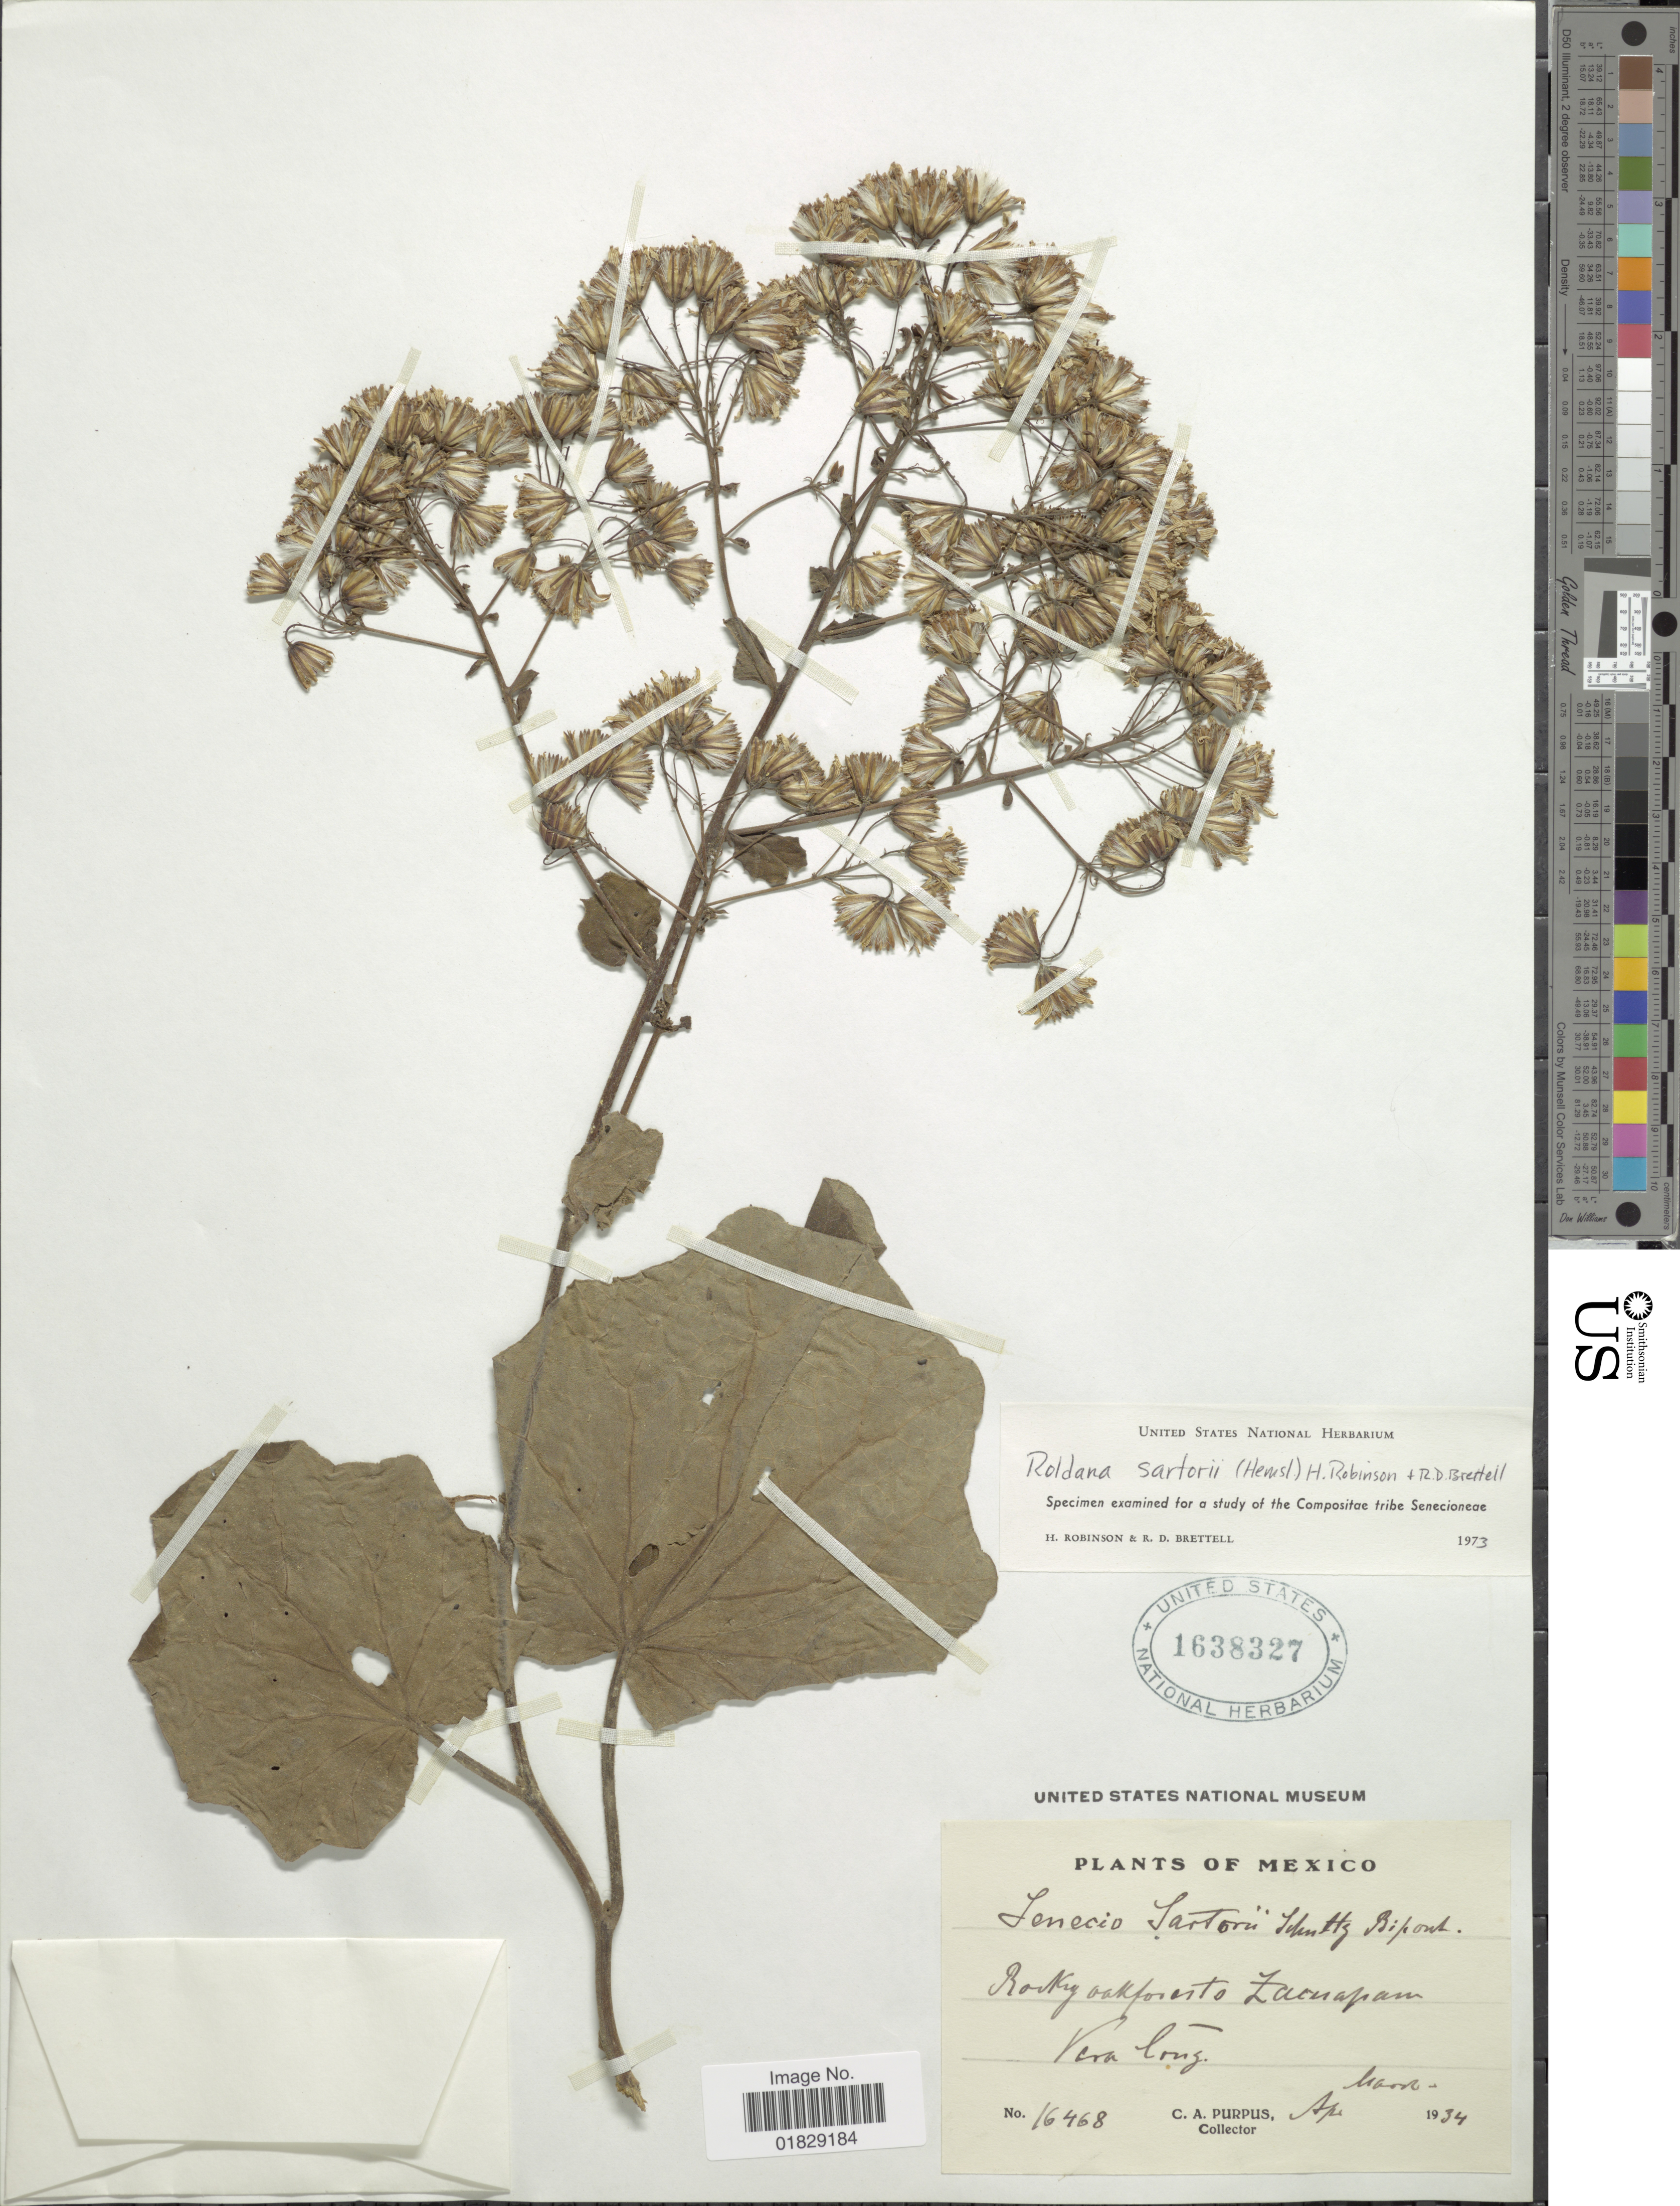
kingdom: Plantae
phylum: Tracheophyta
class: Magnoliopsida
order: Asterales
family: Asteraceae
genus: Roldana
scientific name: Roldana sartorii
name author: (Sch. Bip. ex Hemsl.) H. Rob. & Brettell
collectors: C. A. Purpus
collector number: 16468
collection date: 1934-03/1934-04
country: Mexico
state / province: Veracruz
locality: Rocky oakforests Zacuapan, Vera Cruz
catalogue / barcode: US 1638327